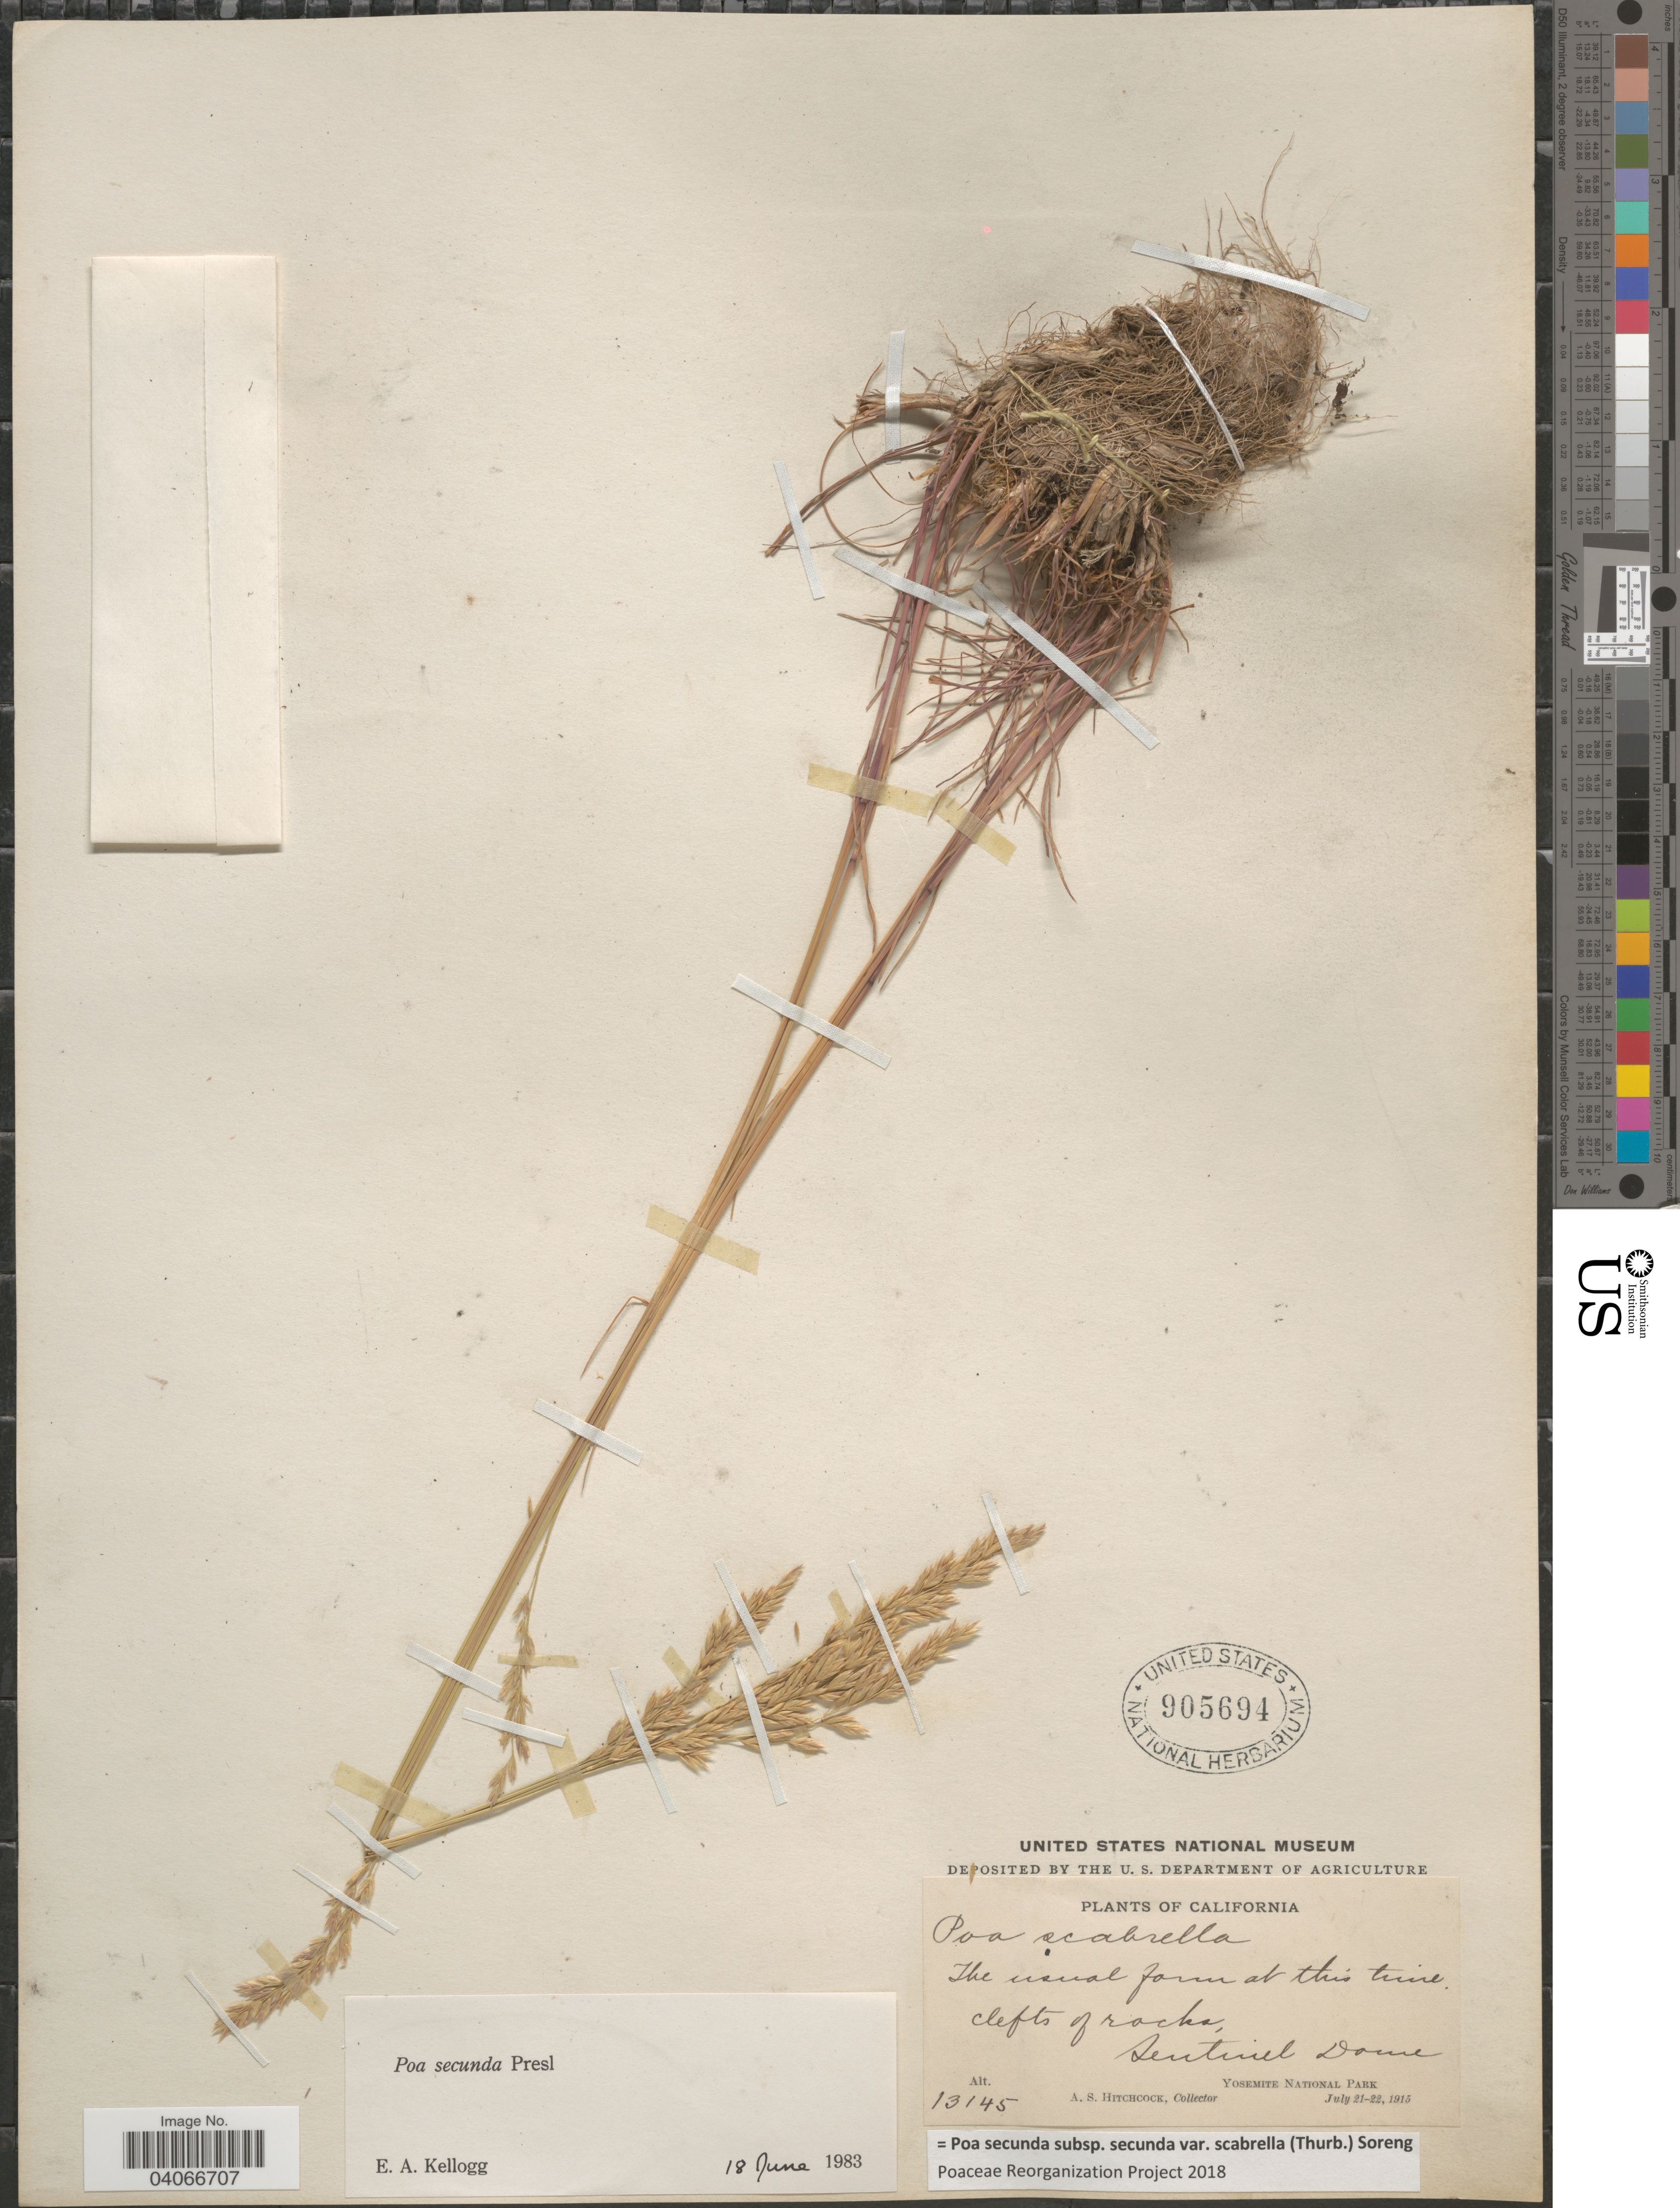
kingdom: Plantae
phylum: Tracheophyta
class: Liliopsida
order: Poales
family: Poaceae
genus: Poa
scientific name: Poa secunda subsp. secunda var. scabrella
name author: (Thurb.) Soreng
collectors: A. S. Hitchcock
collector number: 13145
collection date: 1915-07-21/1915-07-22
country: United States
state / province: California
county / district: Mariposa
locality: Sentenial Dome. Yosemite National Park.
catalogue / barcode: US 905694